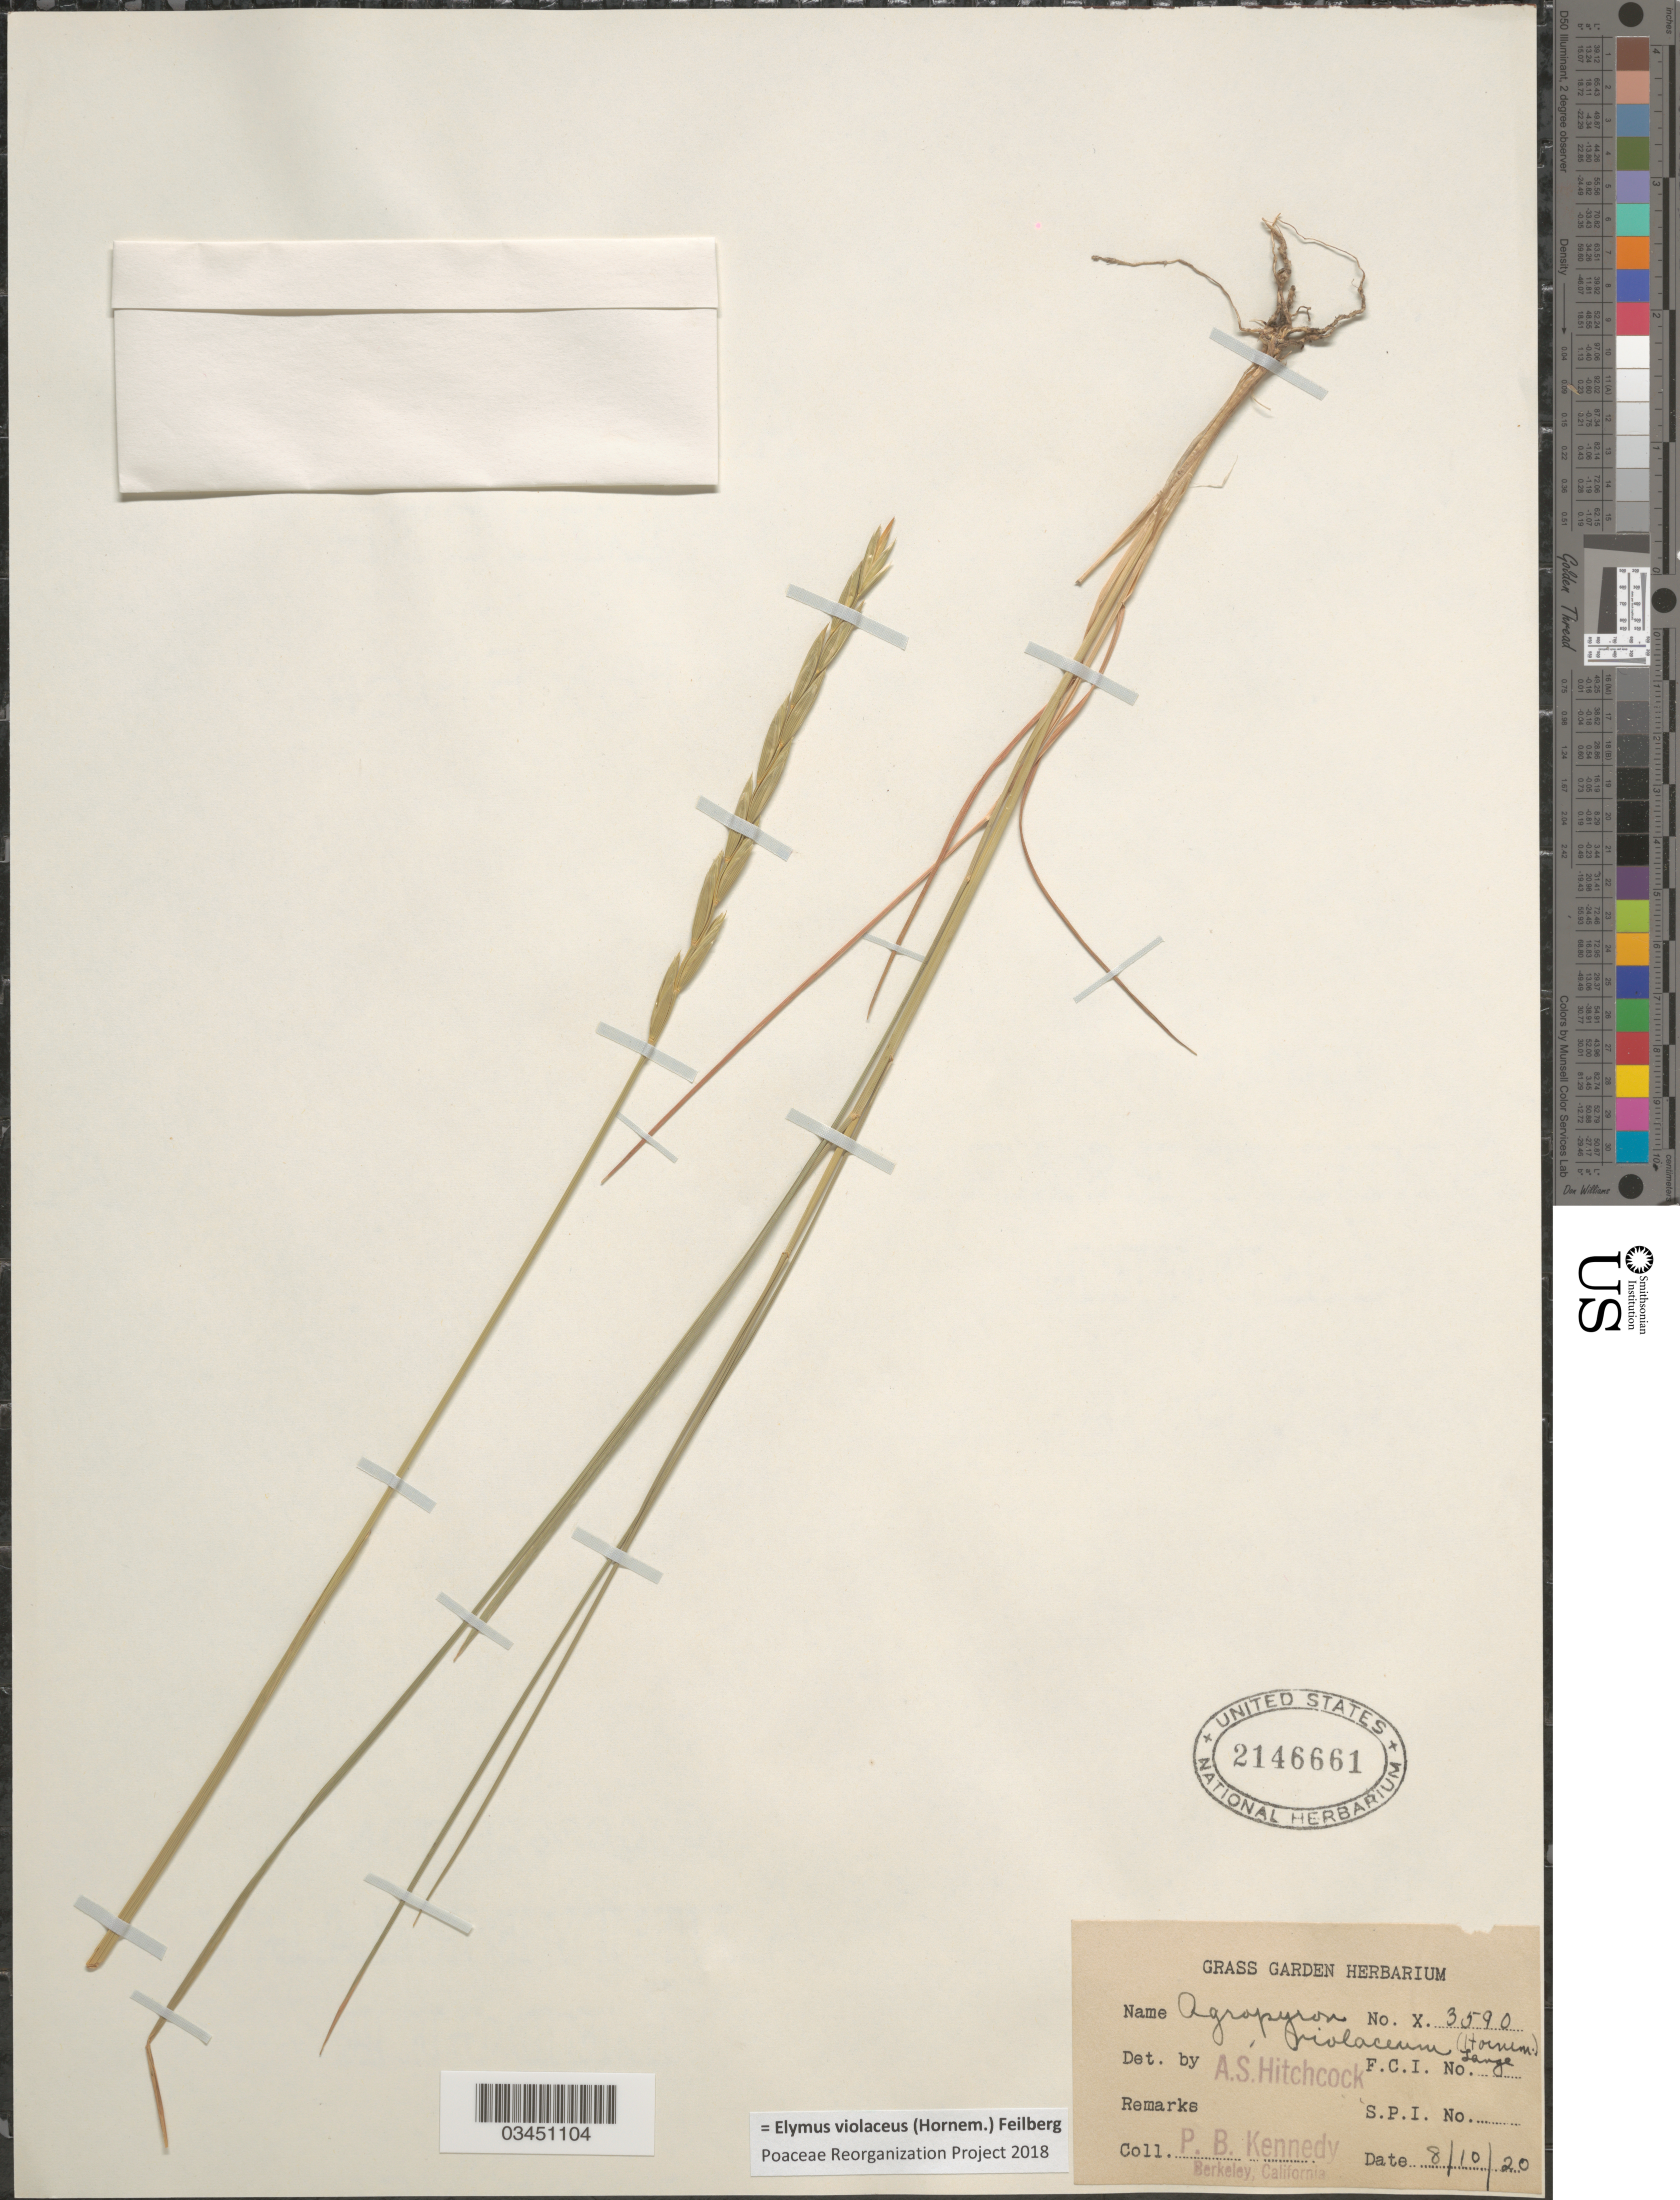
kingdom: Plantae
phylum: Tracheophyta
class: Liliopsida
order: Poales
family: Poaceae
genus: Elymus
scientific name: Elymus violaceus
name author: (Hornem.) Feilberg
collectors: P. B. Kennedy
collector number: X3590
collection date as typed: Transcribed d/m/y: 10/8/20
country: United States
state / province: California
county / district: Alameda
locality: Berkeley.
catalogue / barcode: US 2146661